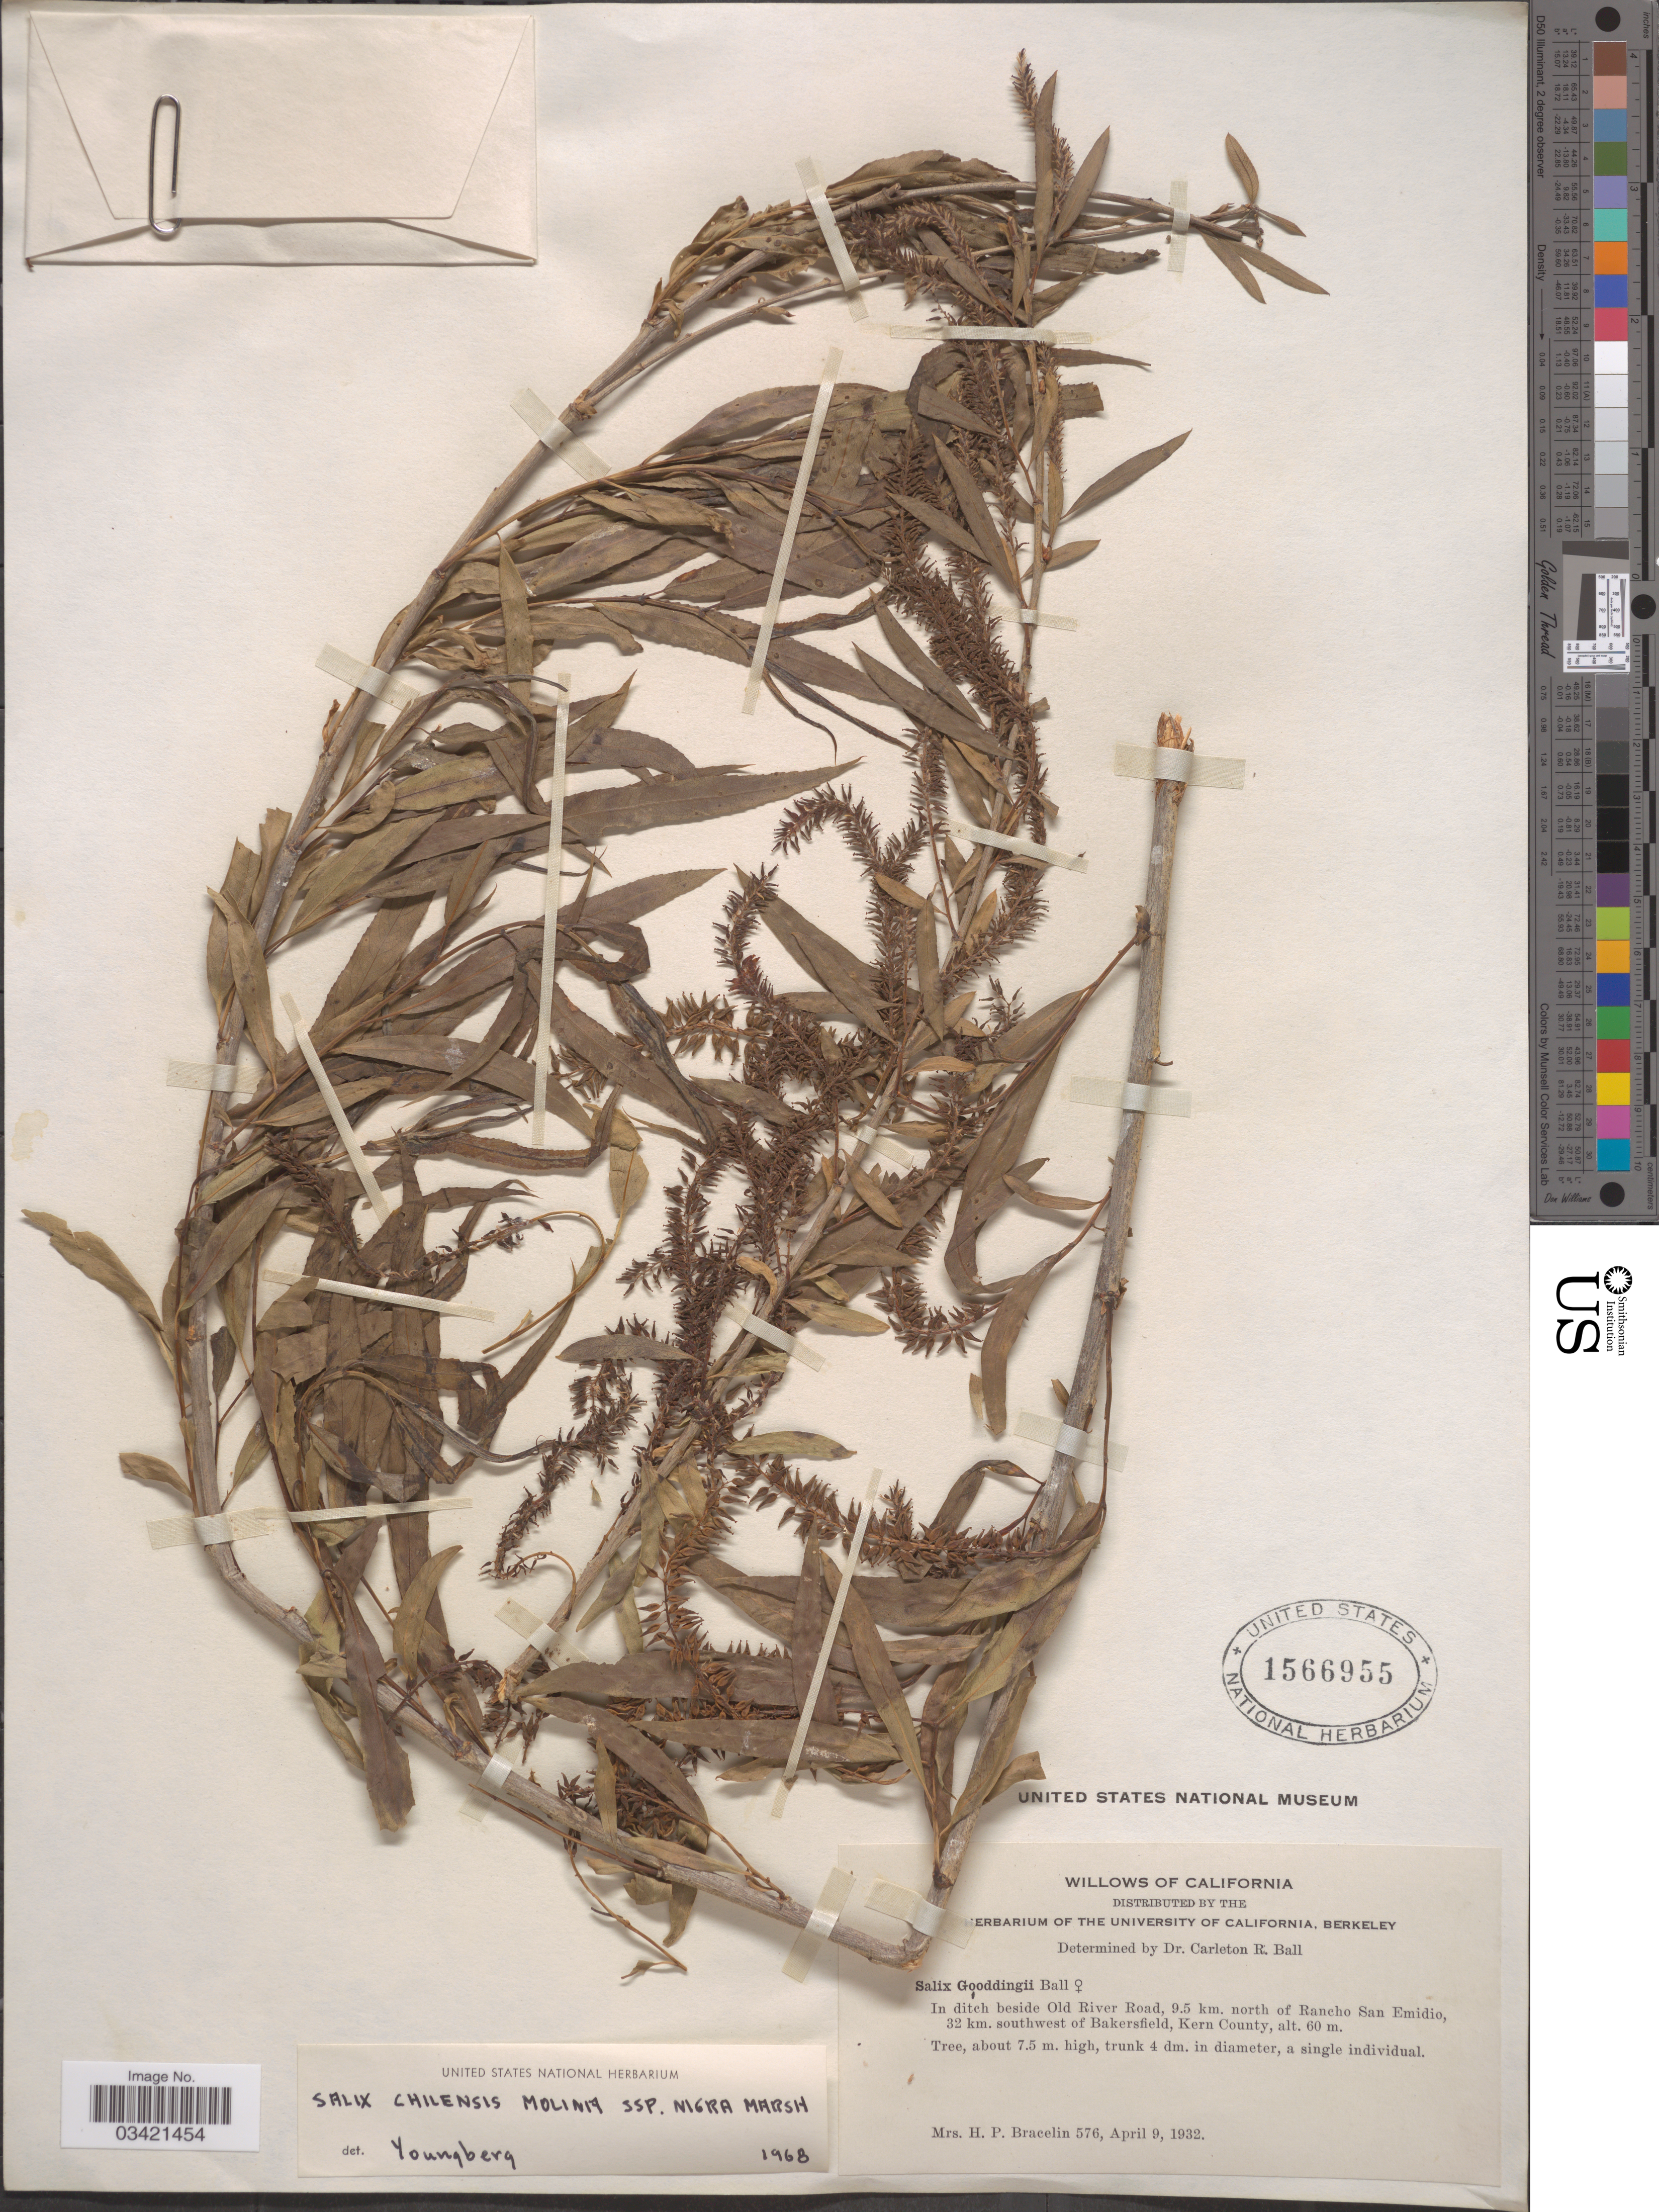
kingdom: Plantae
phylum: Tracheophyta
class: Magnoliopsida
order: Malpighiales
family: Salicaceae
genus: Salix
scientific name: Salix gooddingii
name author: C.R. Ball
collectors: H. Bracelin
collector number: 576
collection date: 1932-04-09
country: United States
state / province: California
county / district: Kern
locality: In ditch beside Old River Road, 9.5 km. north of Rancho San Emidio, 32 km. southwest of Bakersfield, Kern County.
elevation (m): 60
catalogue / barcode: US 1566955